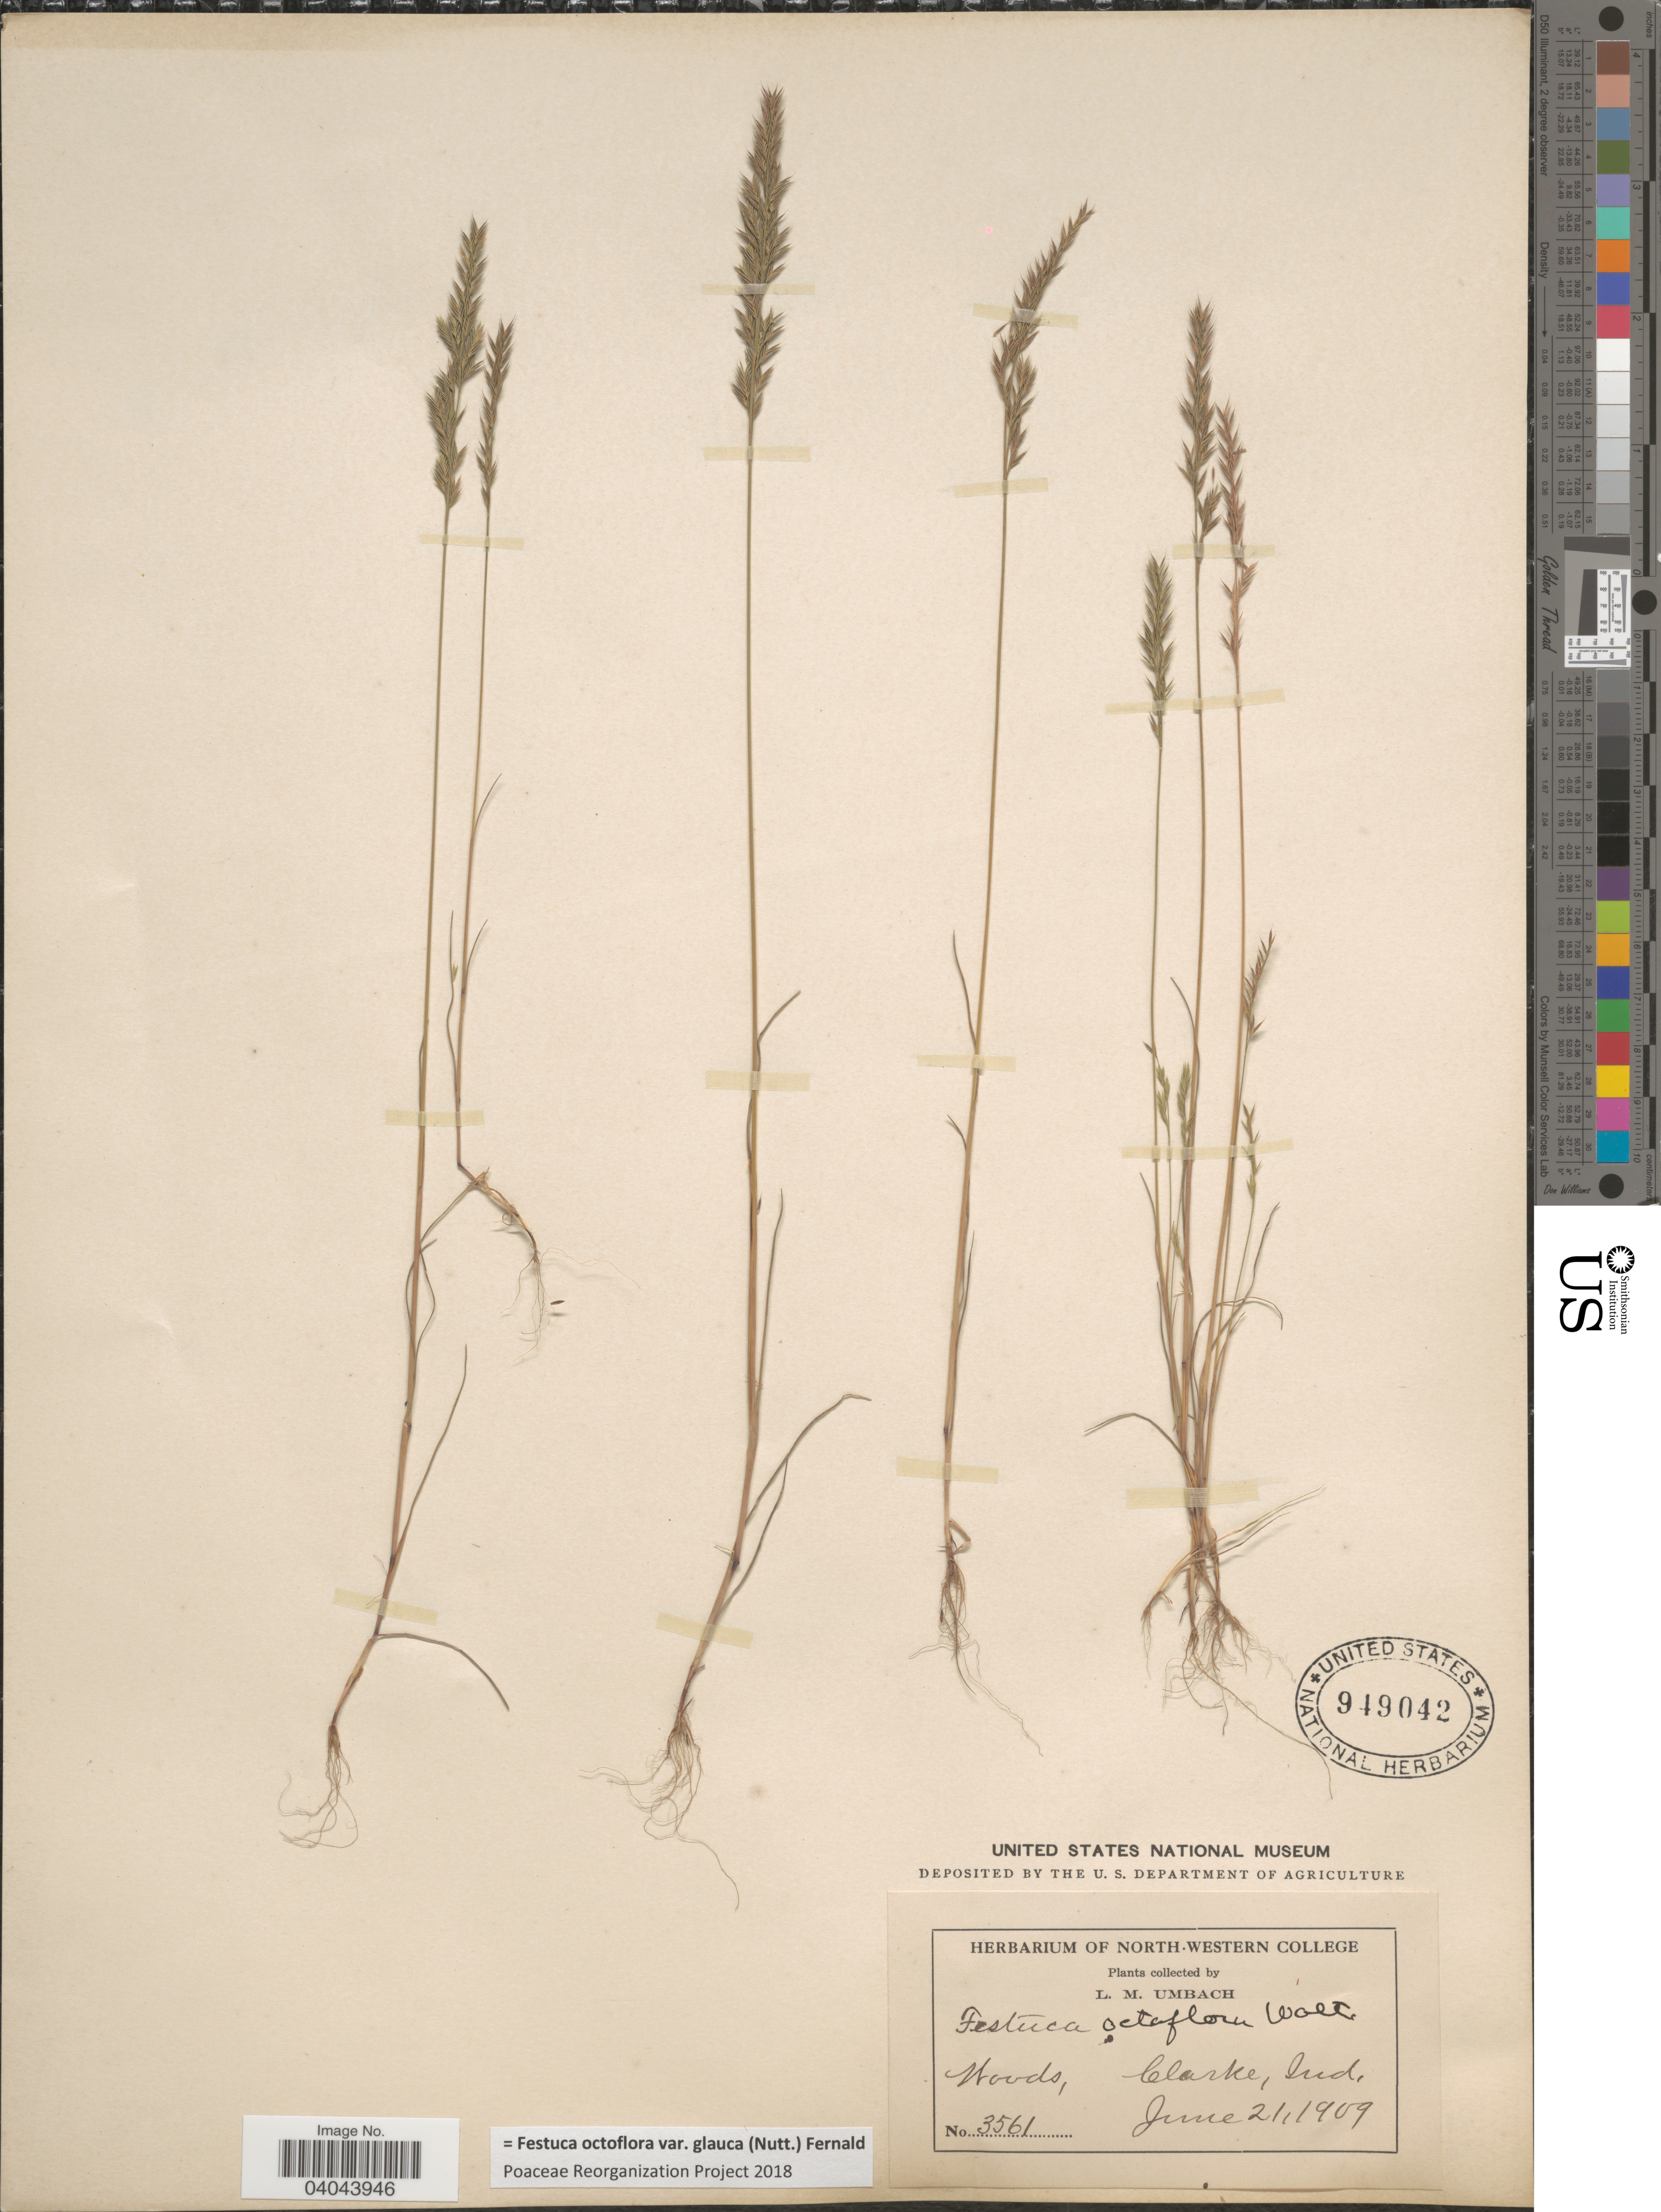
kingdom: Plantae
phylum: Tracheophyta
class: Liliopsida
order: Poales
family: Poaceae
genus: Festuca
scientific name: Festuca octoflora var. glauca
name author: (Nutt.) Fernald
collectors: L. M. Umbach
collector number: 3561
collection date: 1909-06-21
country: United States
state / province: Indiana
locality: Clarke.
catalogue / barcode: US 949042